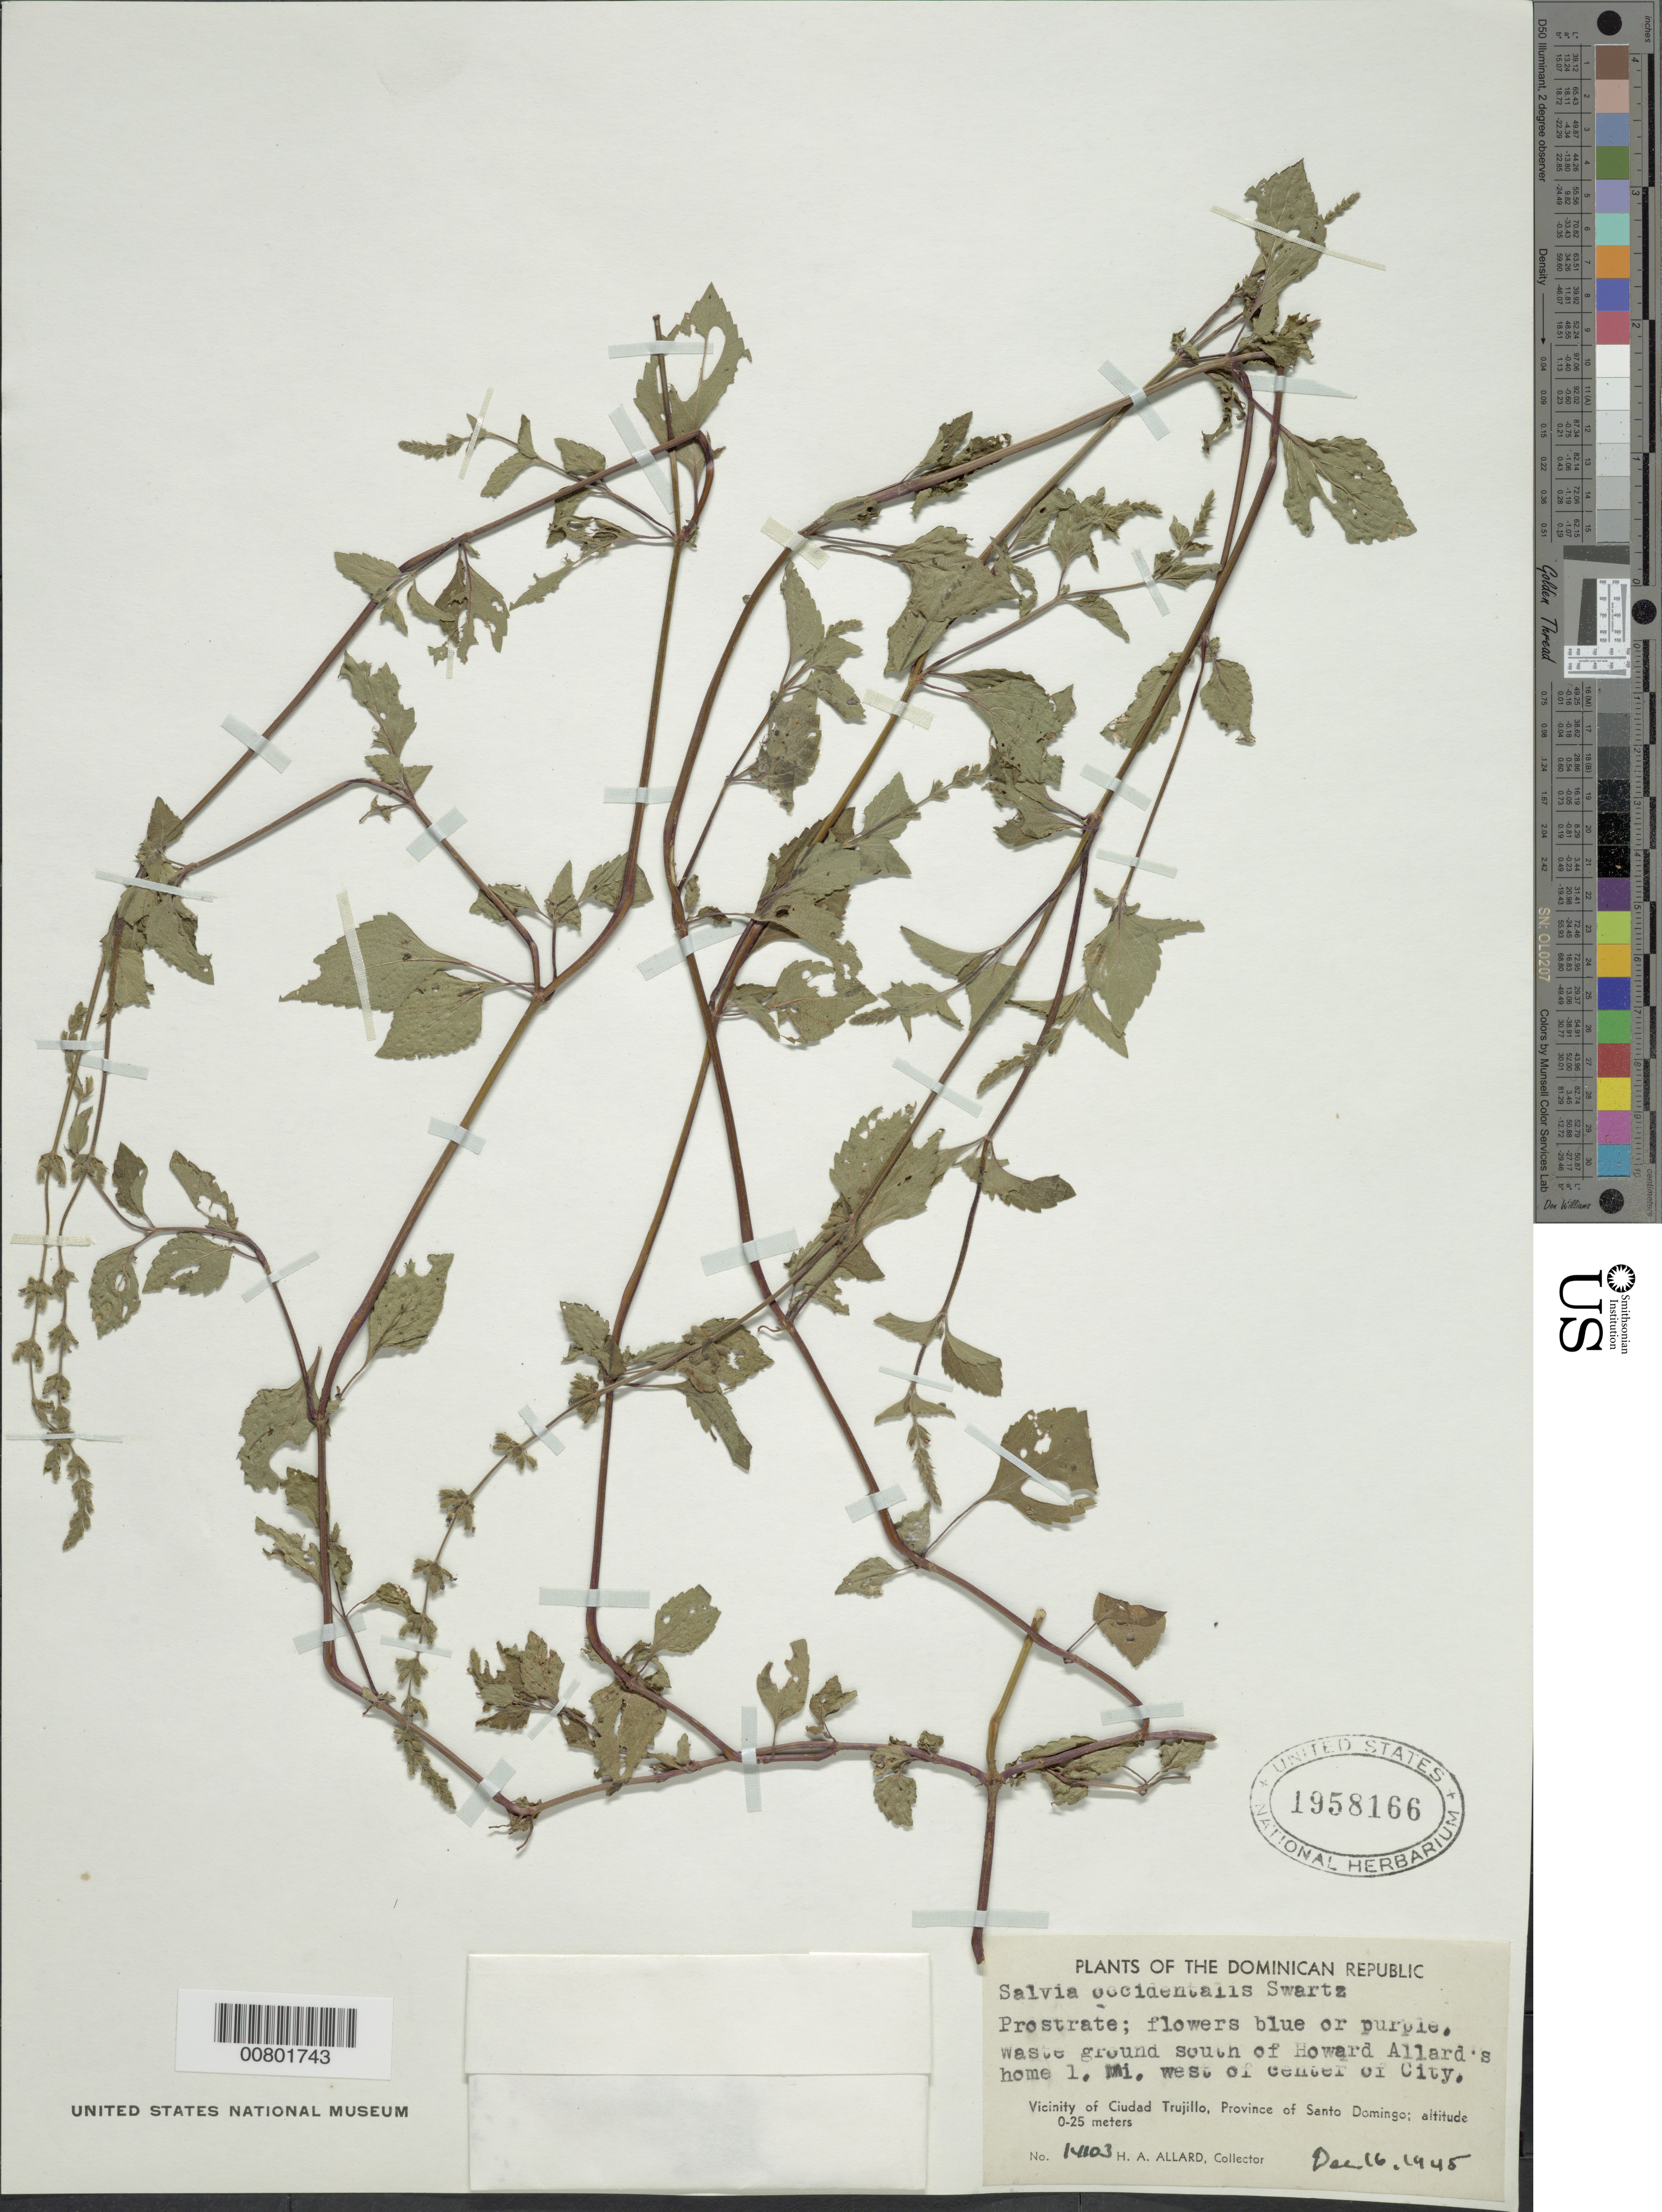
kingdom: Plantae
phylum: Tracheophyta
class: Magnoliopsida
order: Lamiales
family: Lamiaceae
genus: Salvia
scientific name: Salvia occidentalis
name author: Sw.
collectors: H. A. Allard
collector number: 14103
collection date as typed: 16 Dec 1945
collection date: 1945-12-16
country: Dominican Republic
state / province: Distrito Nacional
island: Hispaniola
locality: Vicinity of Santo Domingo, S of Howard Allard's home, 1 mi W of center of city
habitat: Waste grounds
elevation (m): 0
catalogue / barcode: US 1958166